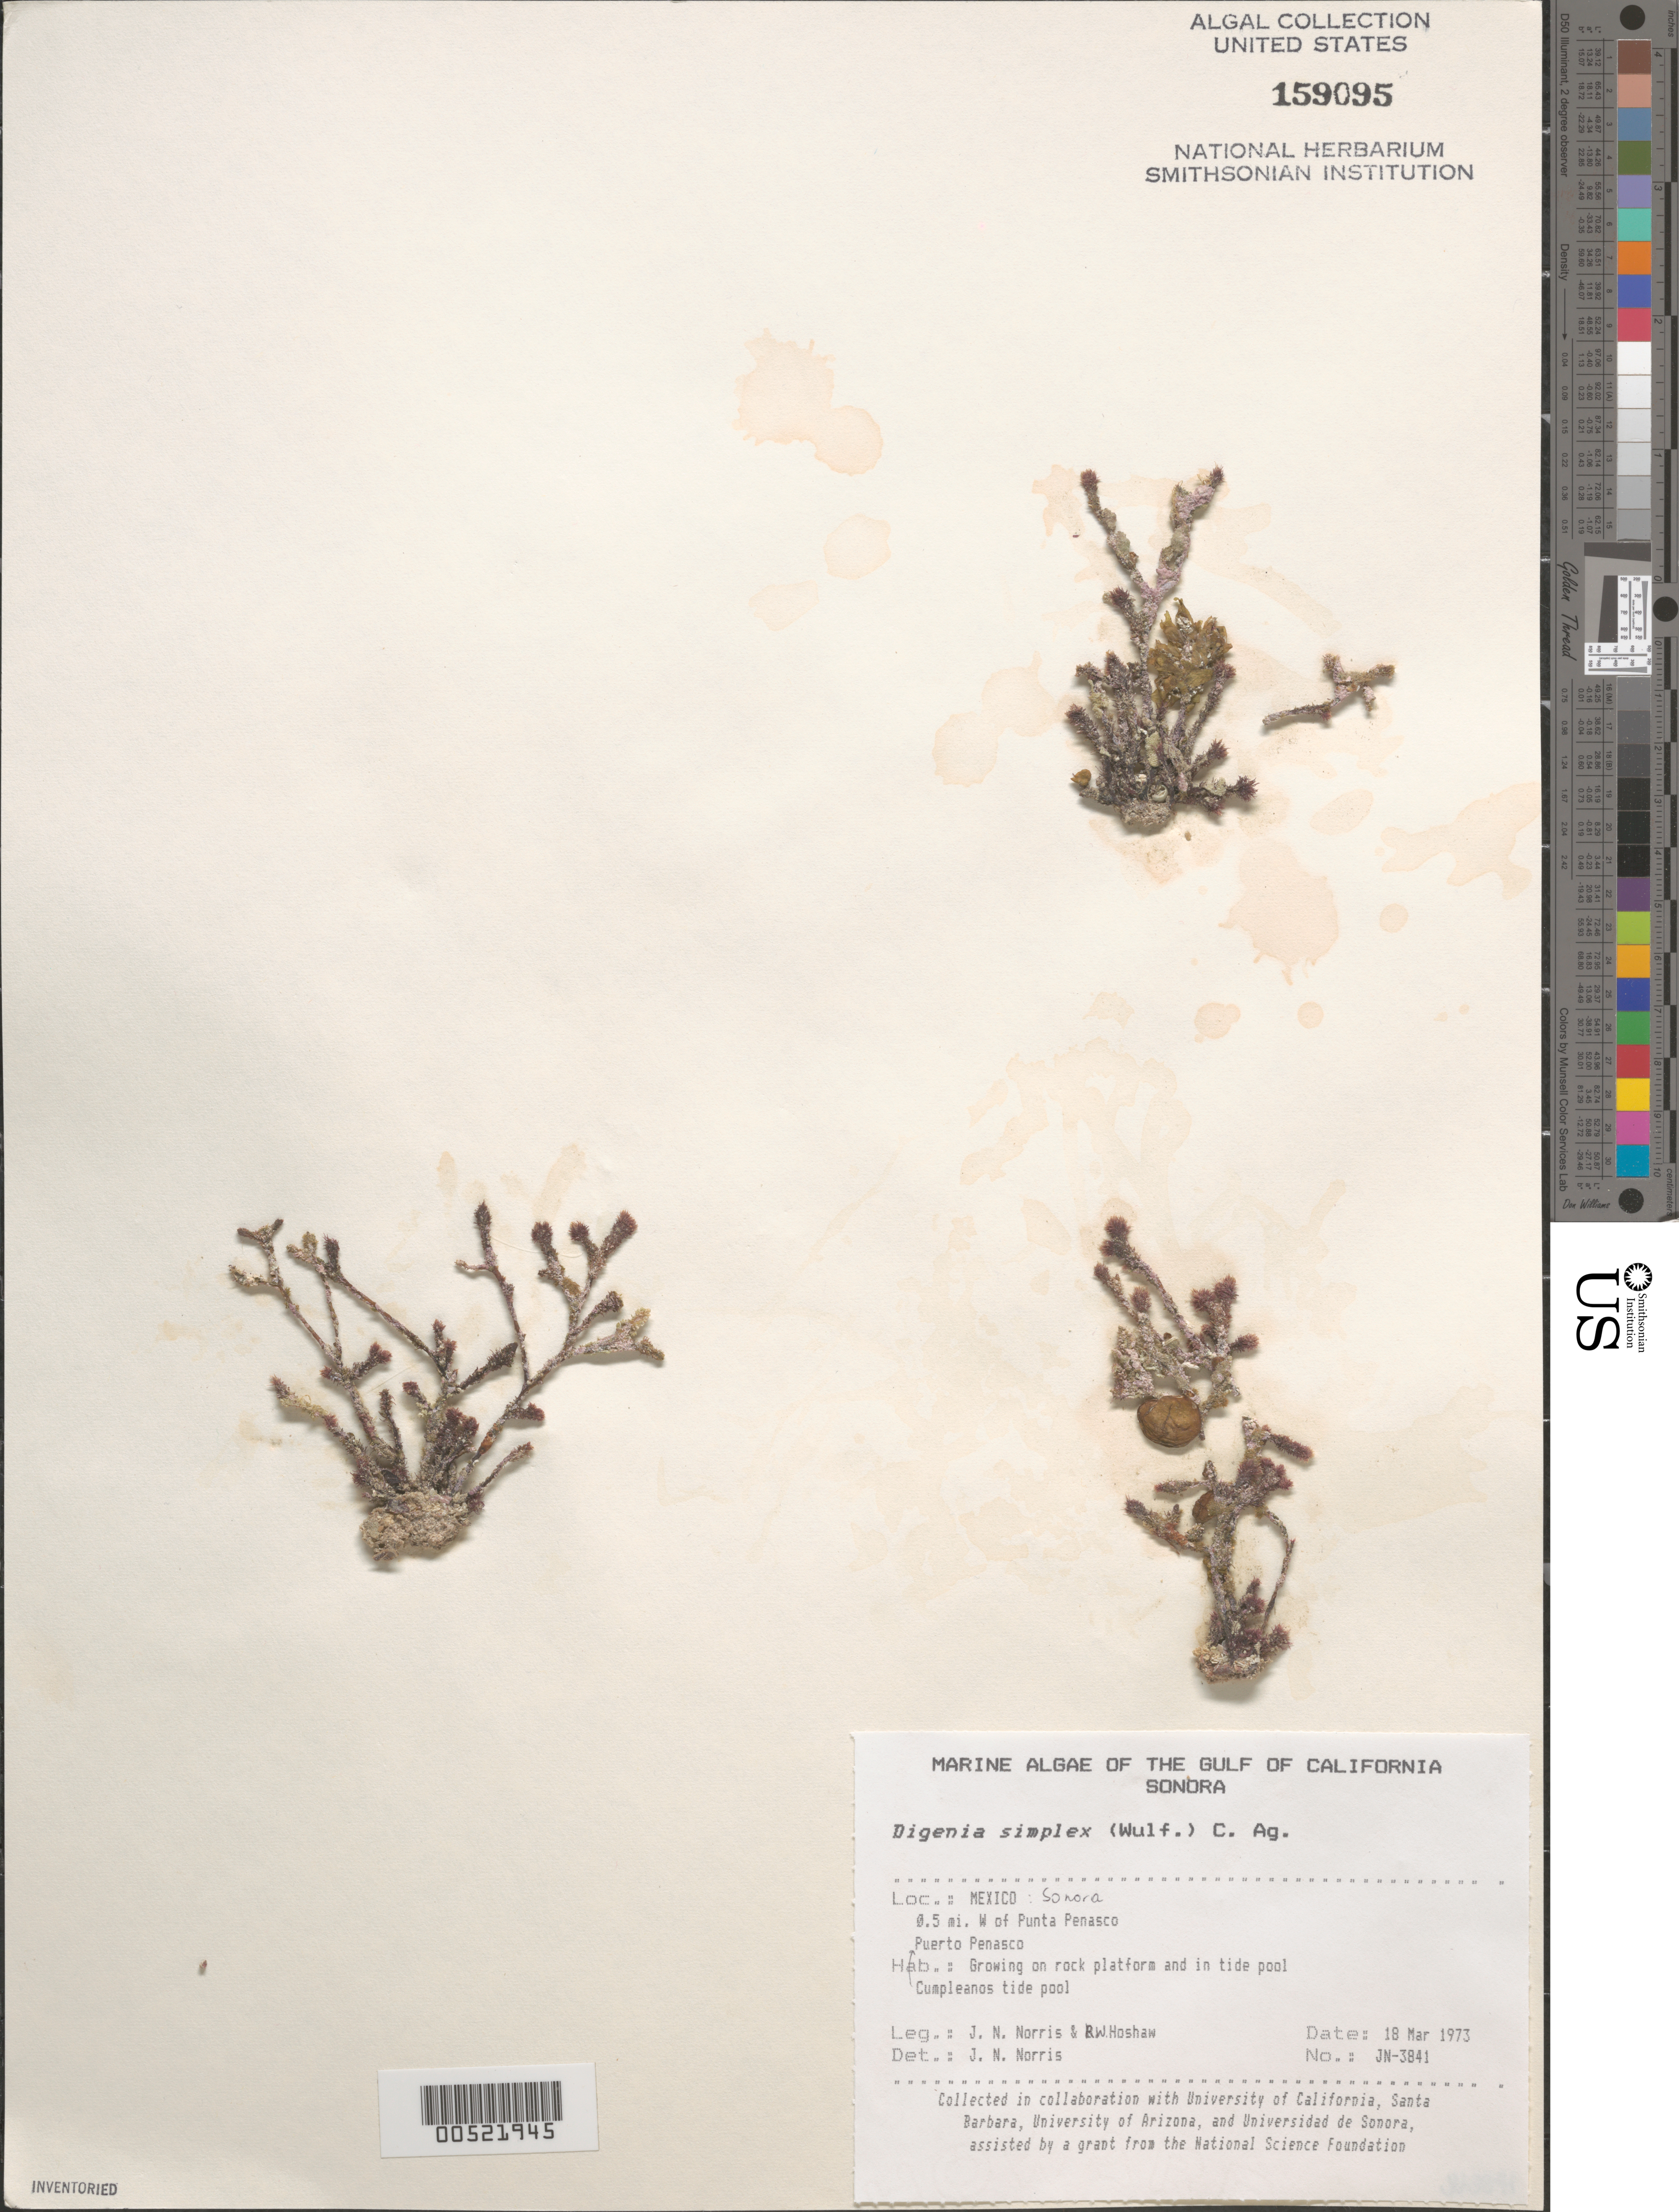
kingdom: Plantae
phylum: Rhodophyta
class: Florideophyceae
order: Ceramiales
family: Rhodomelaceae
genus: Digenea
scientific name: Digenea simplex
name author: (Wulfen) C. Agardh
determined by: Norris, James N.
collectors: J. N. Norris & R. Hoshaw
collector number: JN-3841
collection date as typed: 18 Mar 1973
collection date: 1973-03-18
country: Mexico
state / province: Sonora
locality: Puerto Penasco, Cumpleanos Tide Pool, 0.5 mile west of Punta Penasco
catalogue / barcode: US 159095